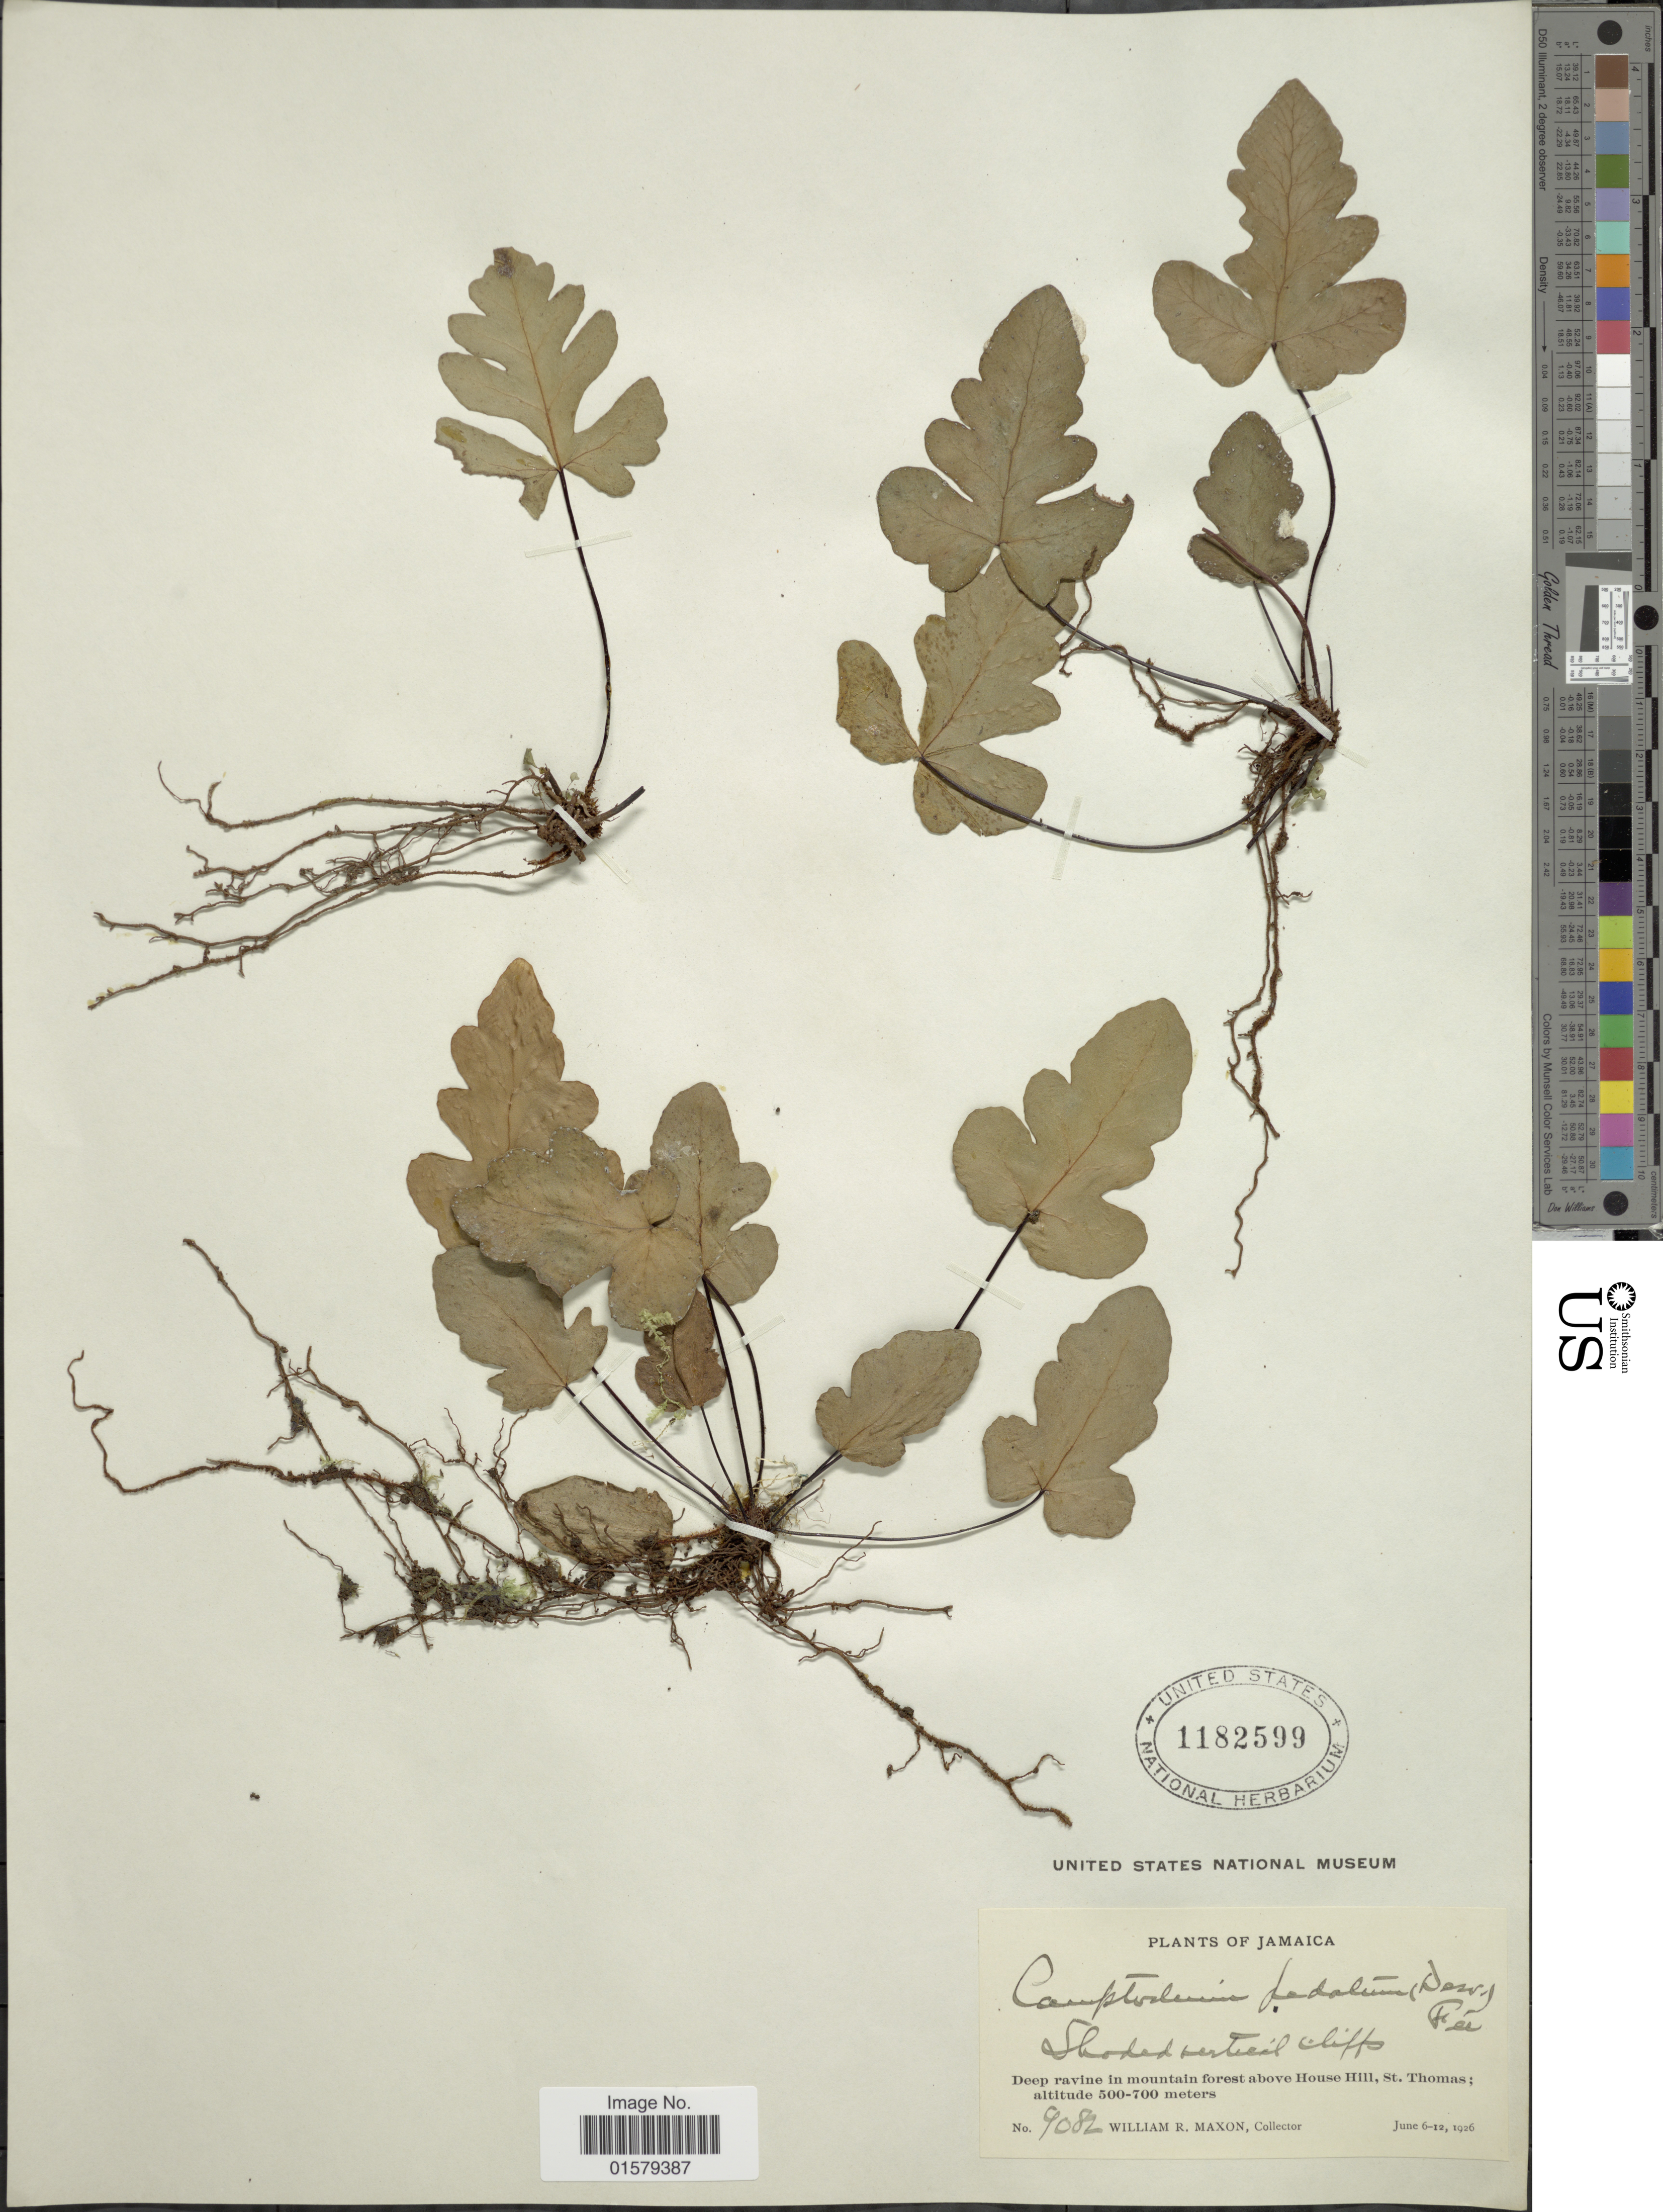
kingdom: Plantae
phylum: Tracheophyta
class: Polypodiopsida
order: Polypodiales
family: Tectariaceae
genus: Tectaria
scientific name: Tectaria pedata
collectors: W. R. Maxon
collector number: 9082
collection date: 1926-06-06/1926-06-12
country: Jamaica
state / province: Saint Thomas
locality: Deep ravine in mountain forest above House Hill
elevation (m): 500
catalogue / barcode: US 1182599